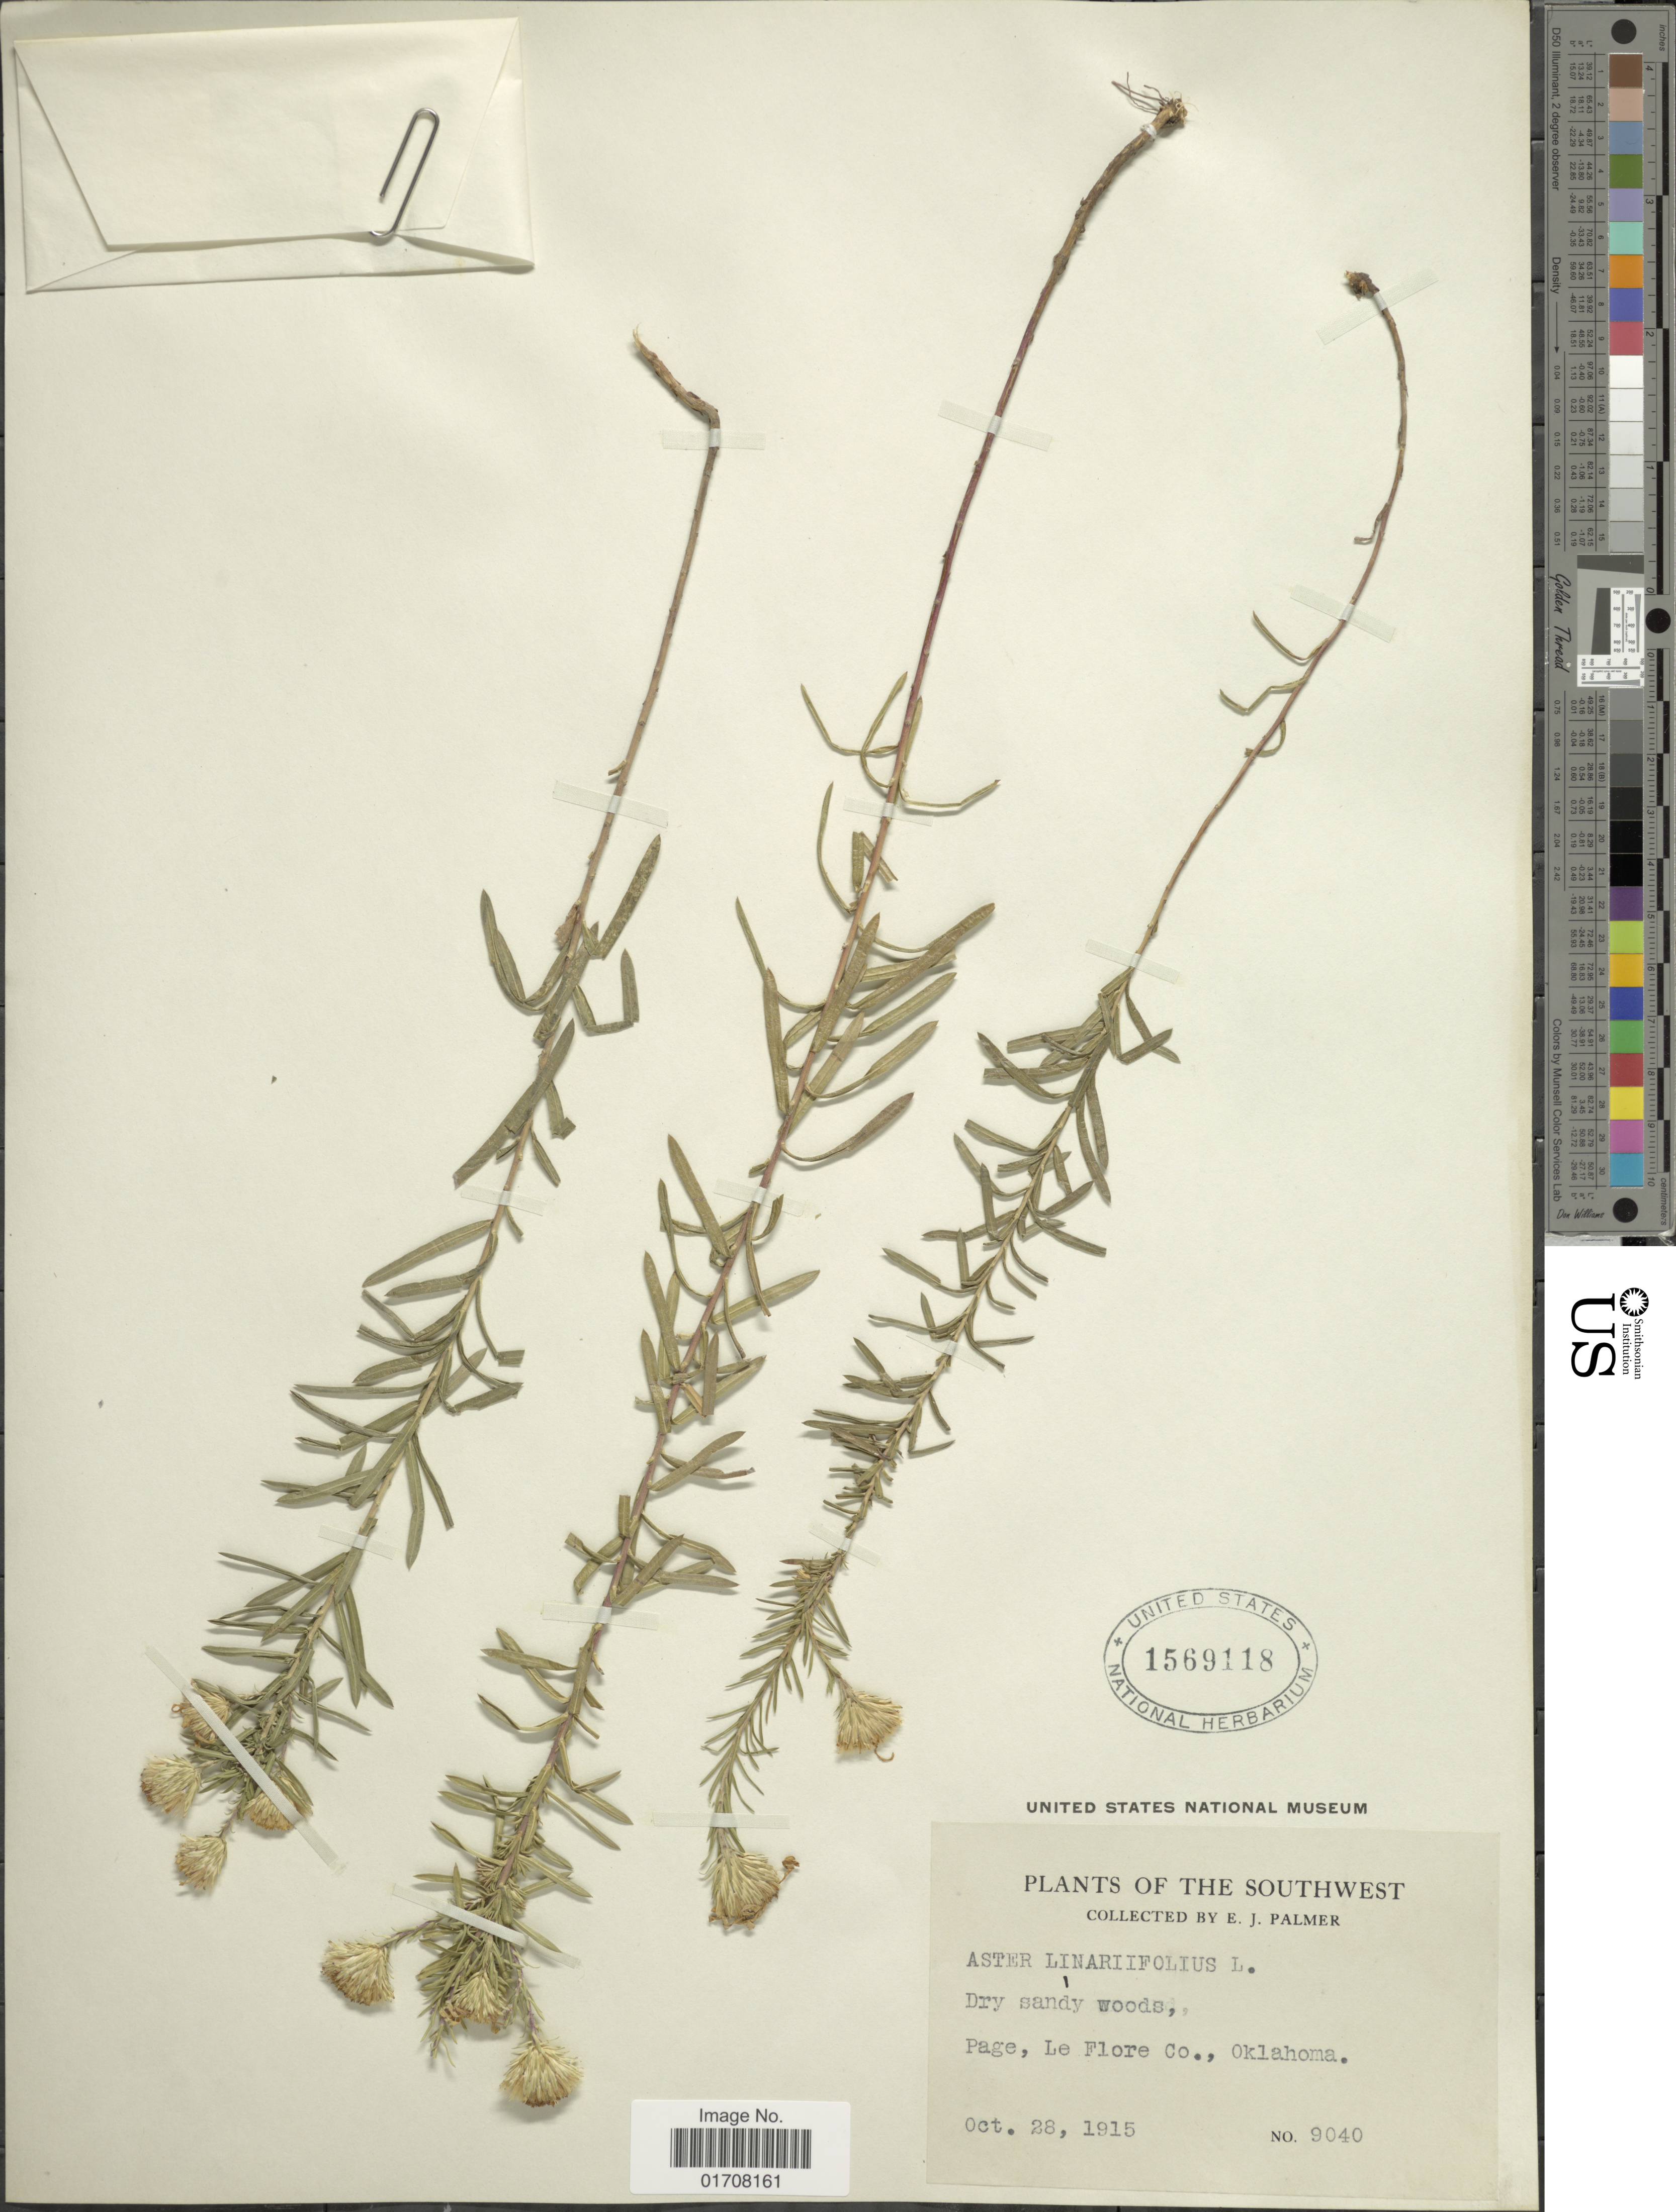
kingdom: Plantae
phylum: Tracheophyta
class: Magnoliopsida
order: Asterales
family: Asteraceae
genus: Ionactis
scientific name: Ionactis linearifolius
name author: (L.) Greene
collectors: E. J. Palmer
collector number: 9040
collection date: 1915-10-28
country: United States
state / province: Oklahoma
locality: Southwest, Page, Le Flore Co.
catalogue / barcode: US 1569118